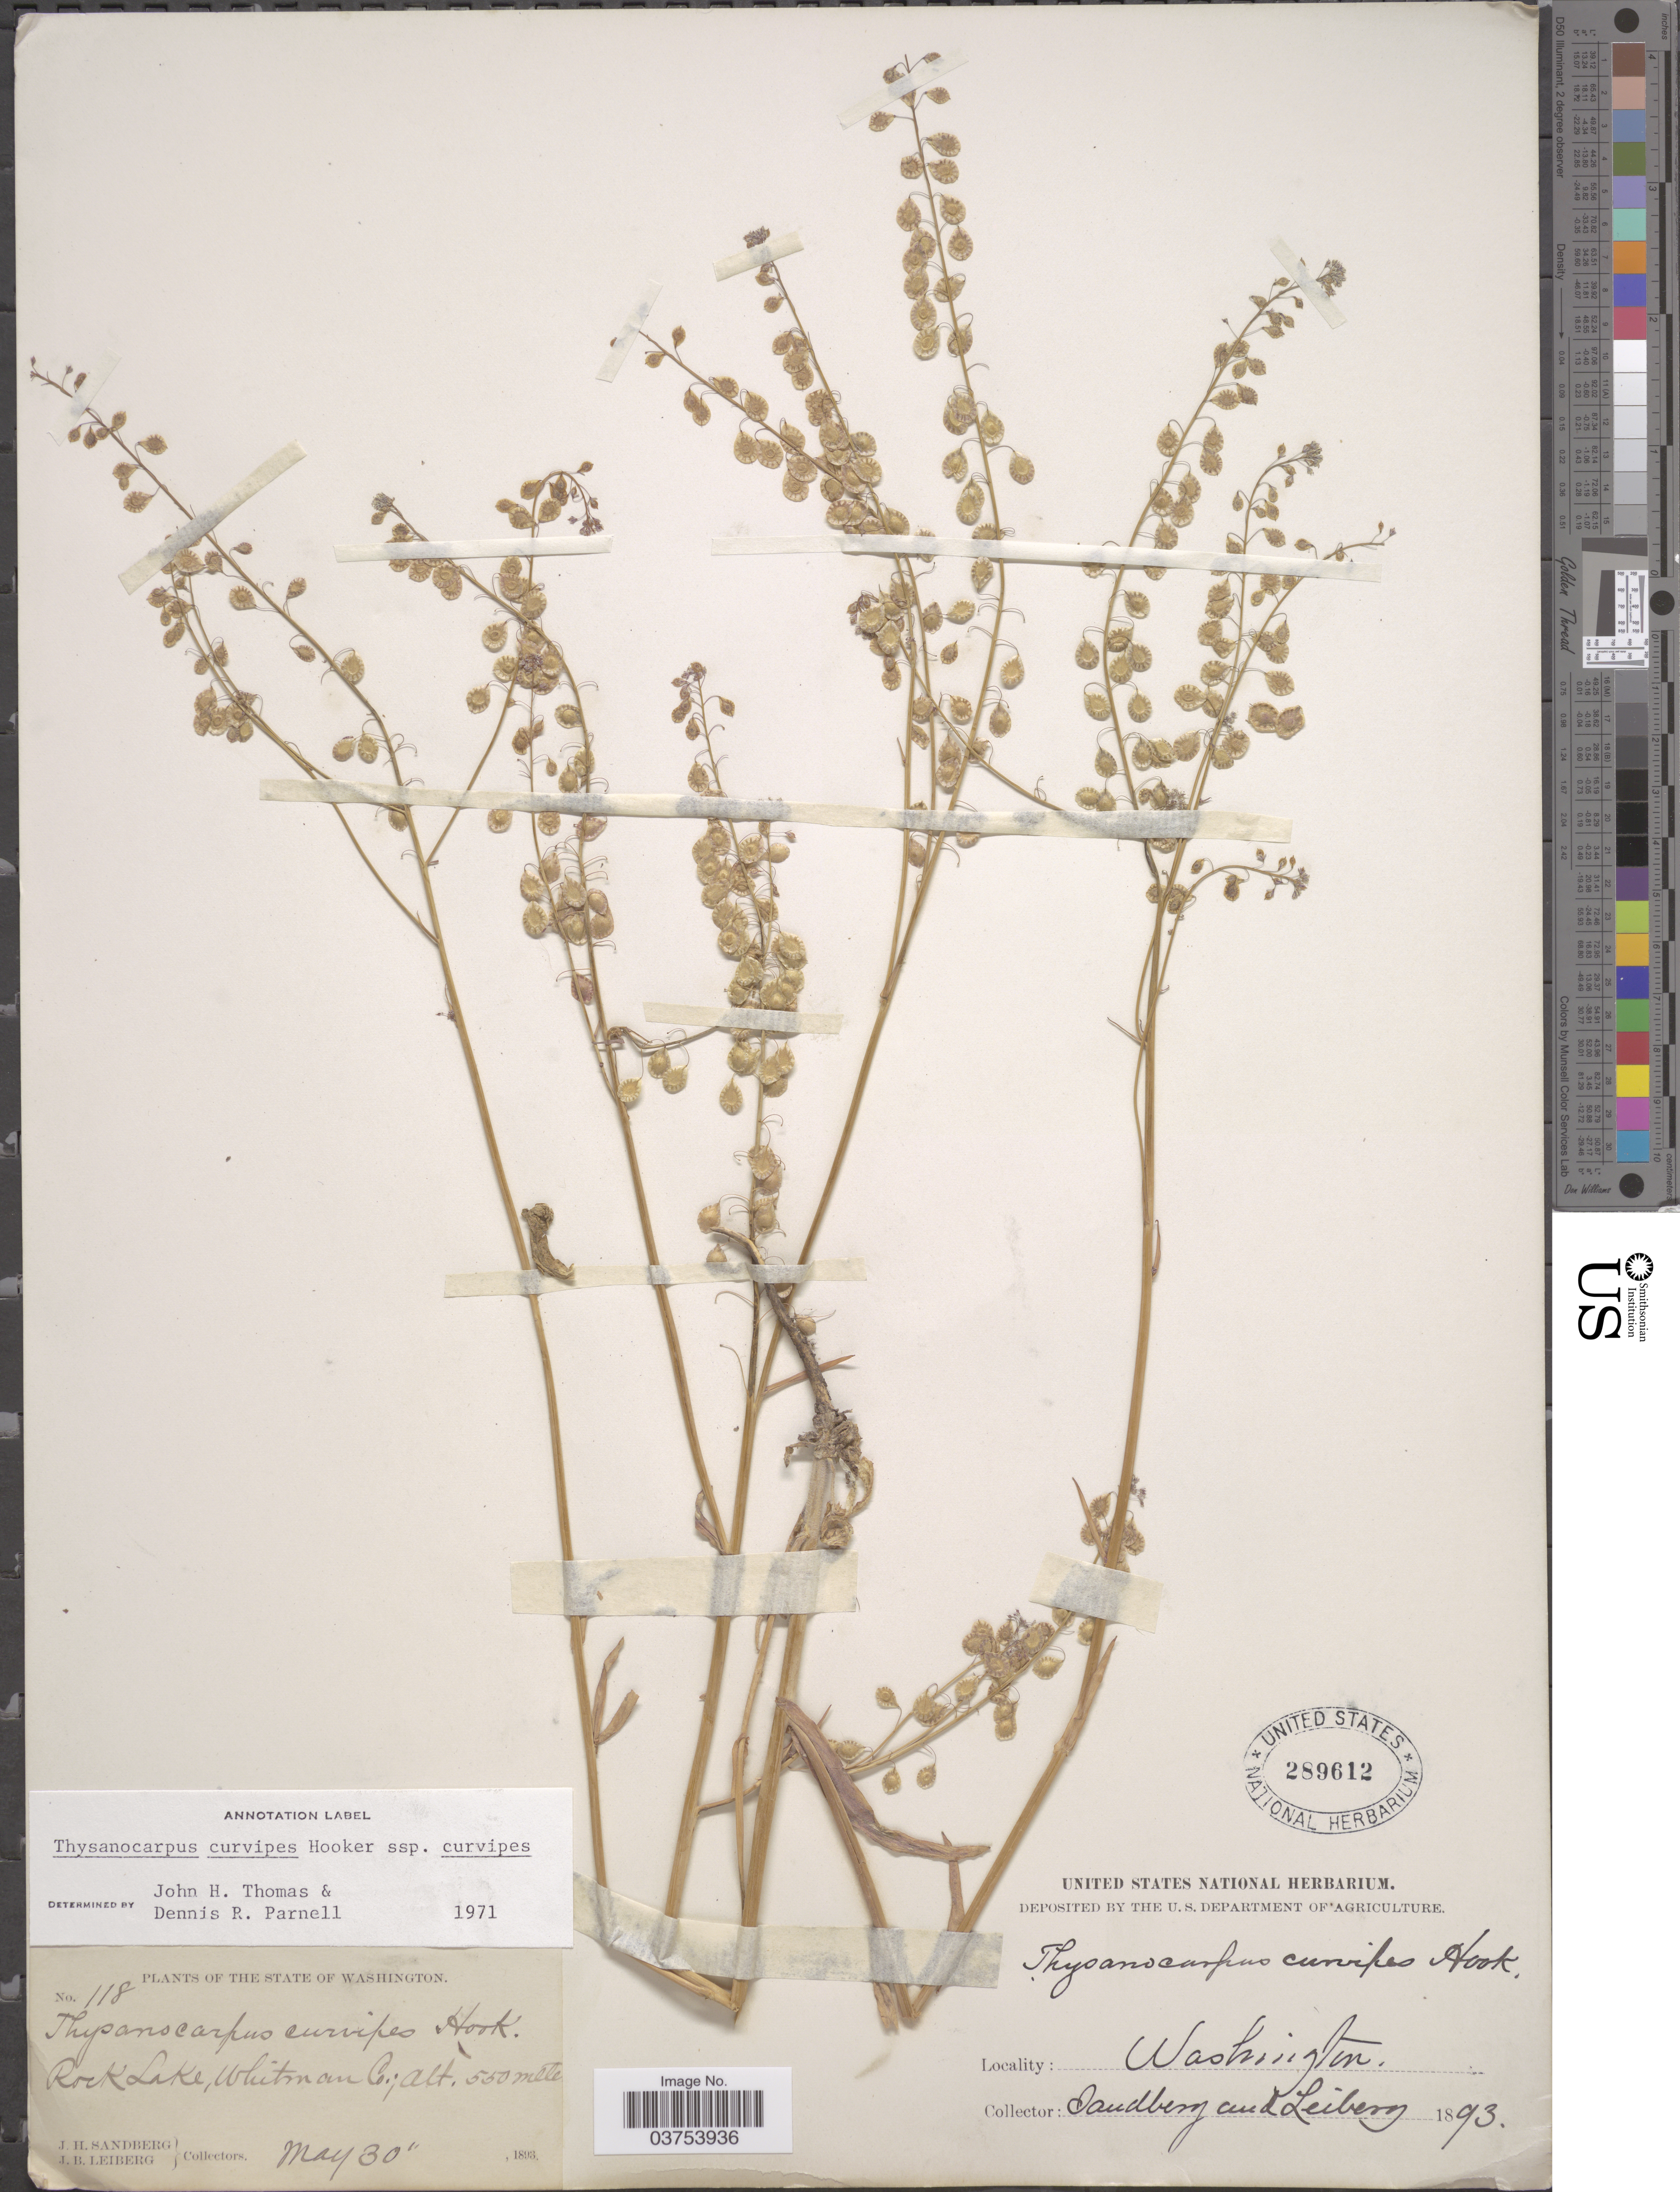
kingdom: Plantae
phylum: Tracheophyta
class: Magnoliopsida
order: Brassicales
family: Brassicaceae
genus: Thysanocarpus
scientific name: Thysanocarpus curvipes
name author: Hook.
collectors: J. H. Sandberg & J. B. Leiberg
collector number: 118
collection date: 1893-05-30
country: United States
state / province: Washington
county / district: Whitman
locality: Rock Lake, Whitman Co.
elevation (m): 550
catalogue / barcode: US 289612